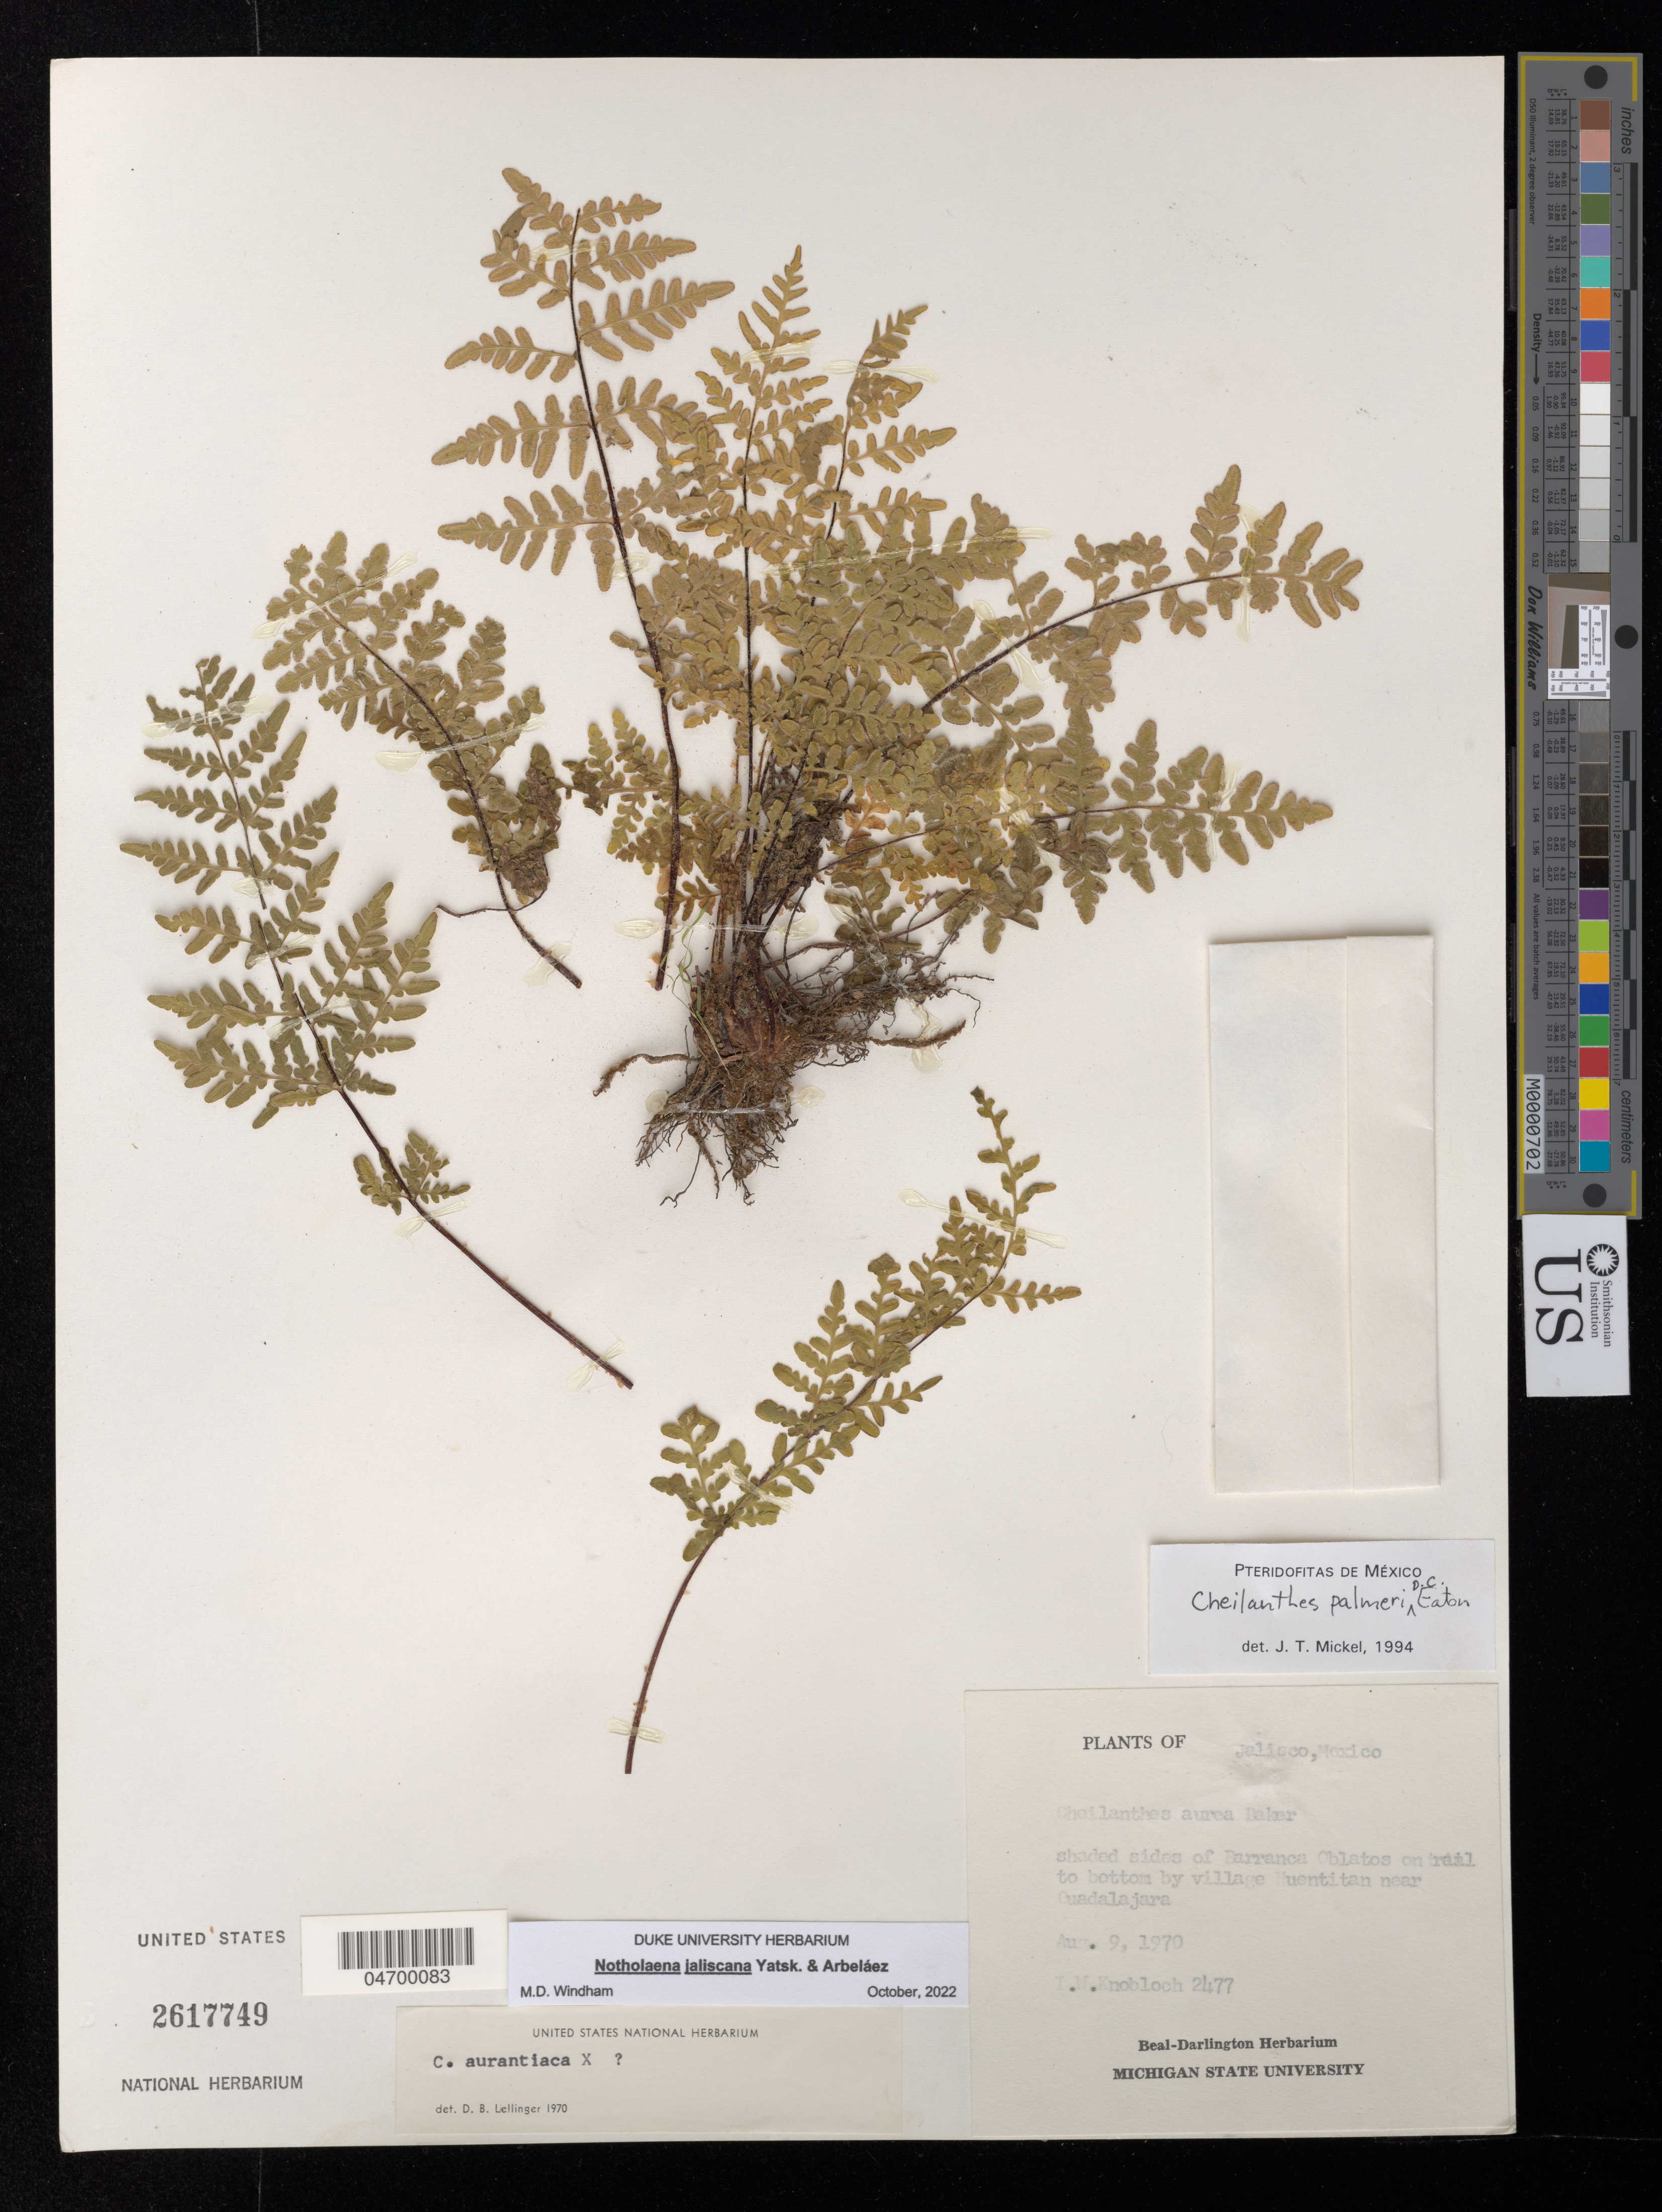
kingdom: Plantae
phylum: Tracheophyta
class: Polypodiopsida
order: Polypodiales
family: Pteridaceae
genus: Notholaena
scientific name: Notholaena jaliscana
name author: Yatsk. & Arbaláez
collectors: I. W. Knobloch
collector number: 2477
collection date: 1970-08-09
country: Mexico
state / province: Jalisco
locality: Shaded sides of Barranca Oblatos on trail to bottom by village Huentitan near Guadalajara.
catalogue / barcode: US 2617749